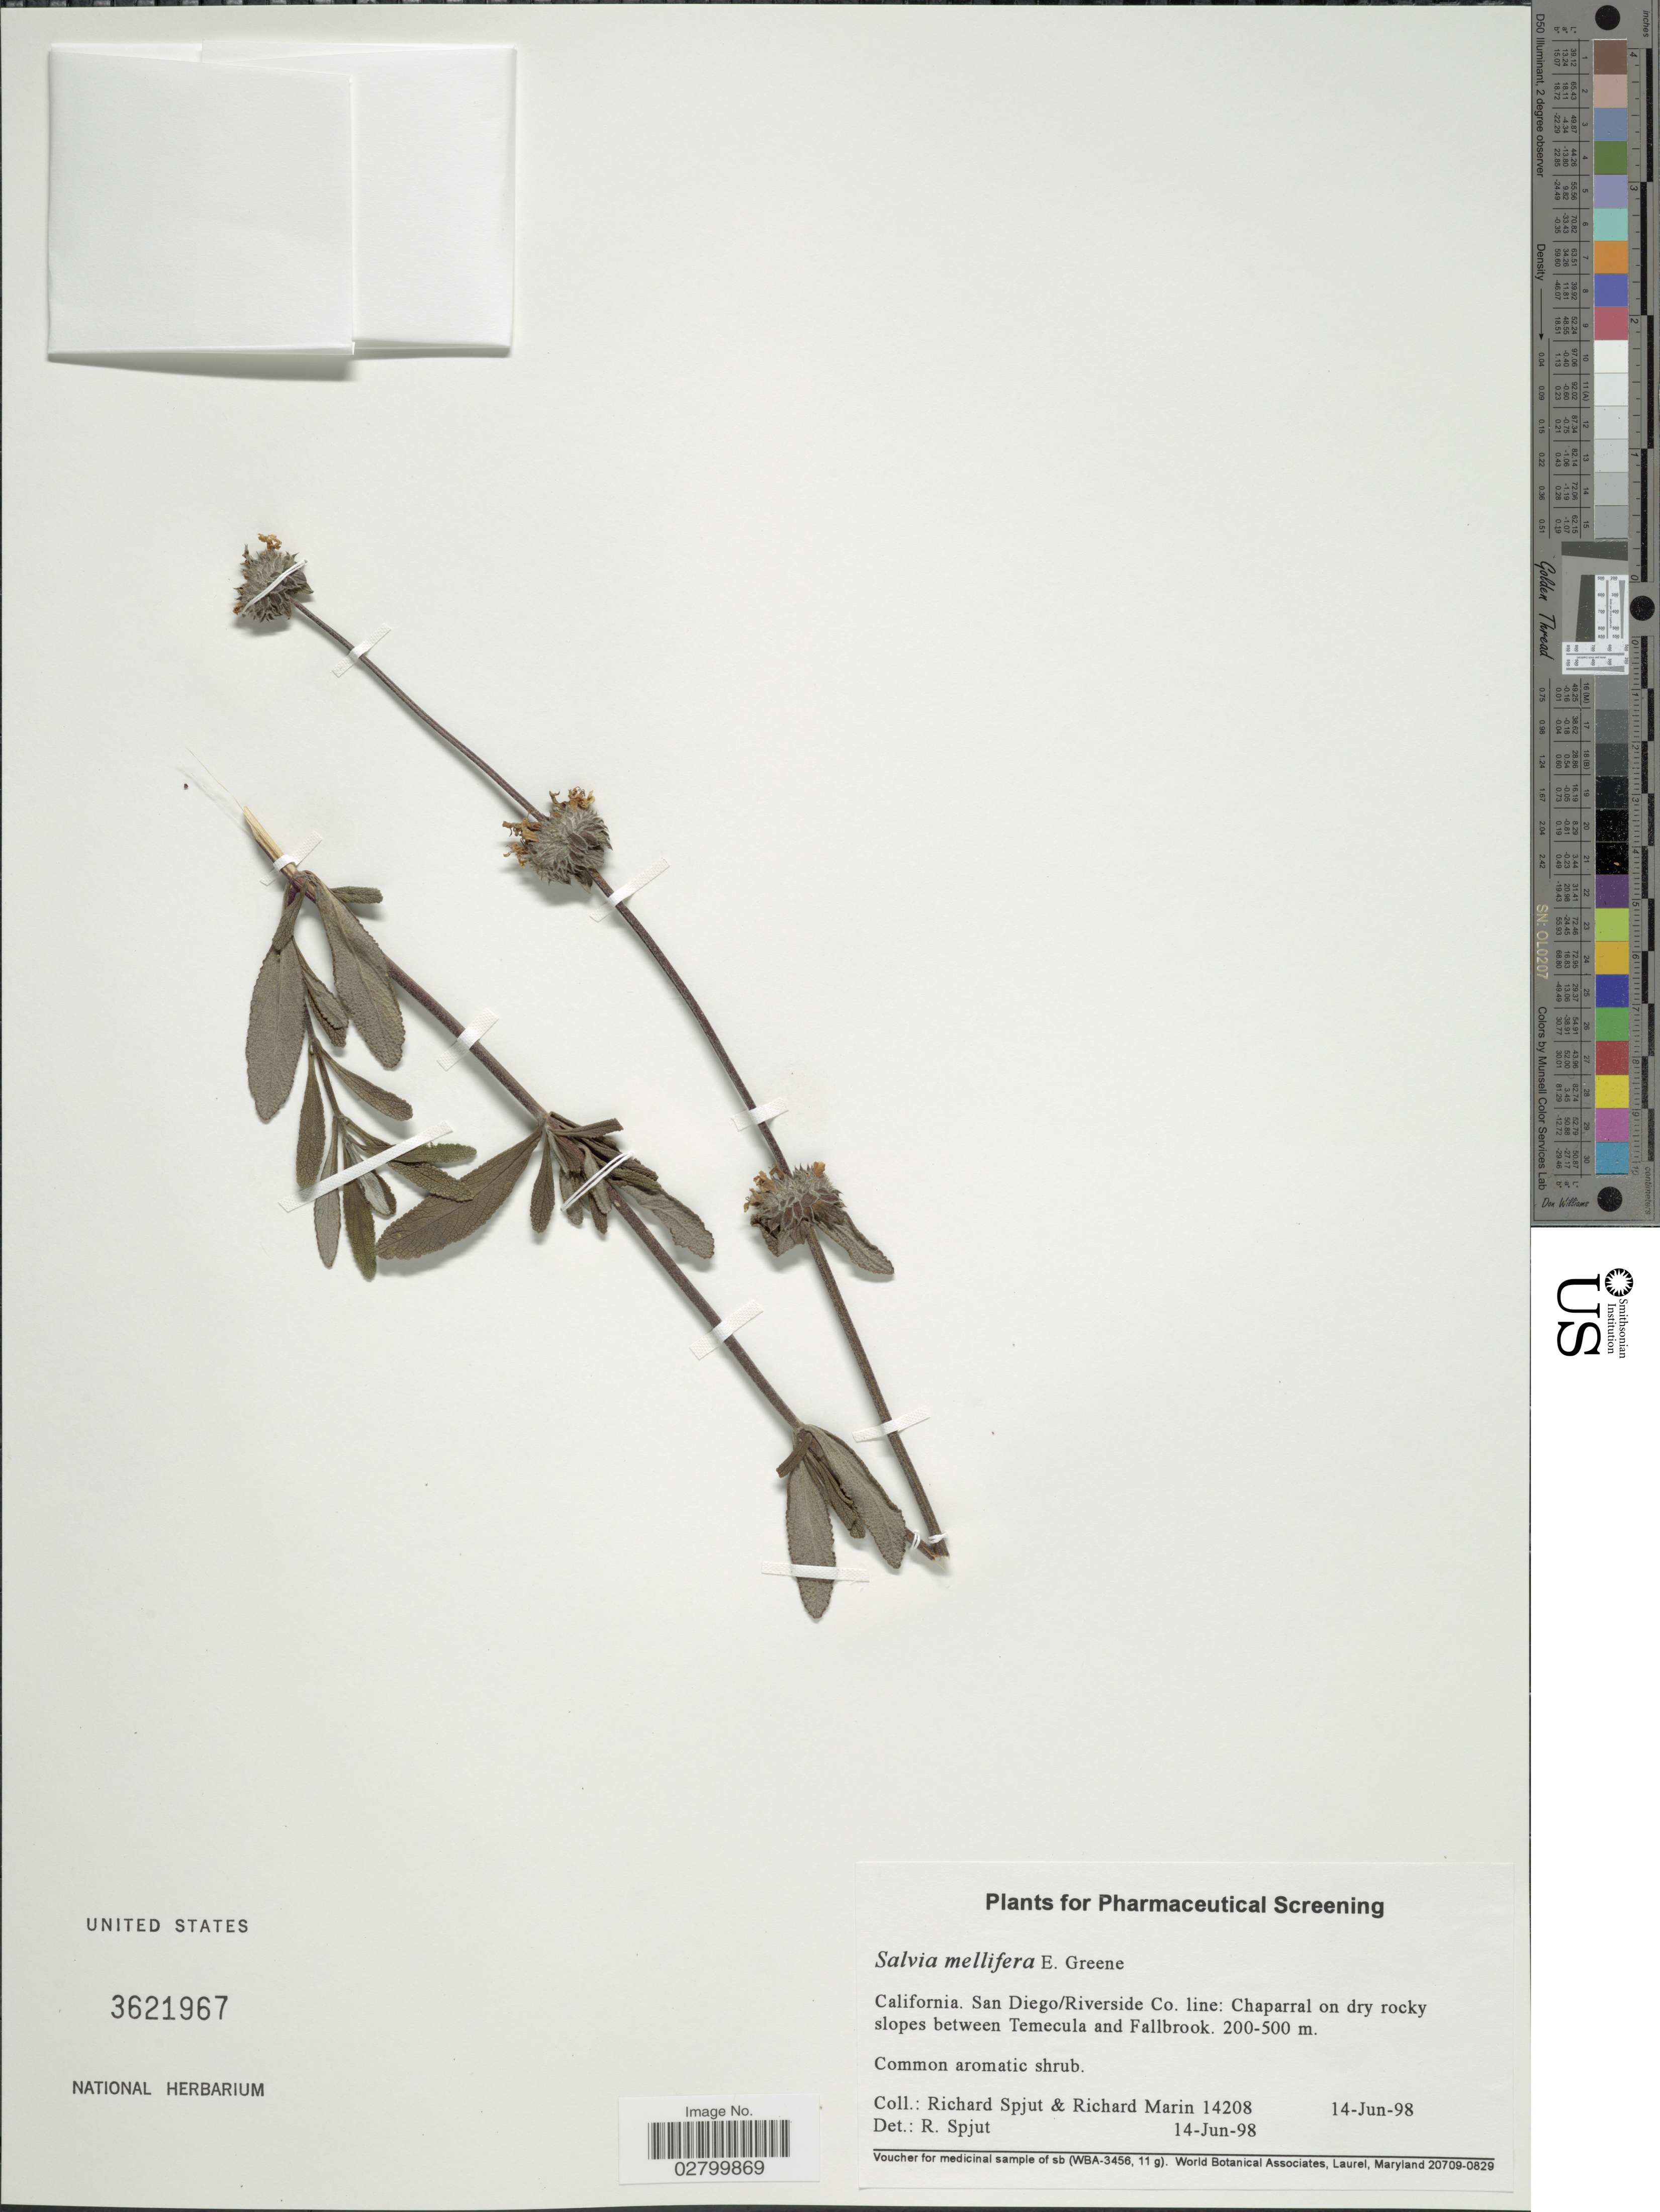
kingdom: Plantae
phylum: Tracheophyta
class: Magnoliopsida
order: Lamiales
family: Lamiaceae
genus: Salvia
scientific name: Salvia mellifera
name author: Greene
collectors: R. Spjut & R. Marin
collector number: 14208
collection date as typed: Transcribed d/m/y: 14/6/98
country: United States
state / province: California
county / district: San Diego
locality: San Diego/Riverside Co. line: Chaparral on dry rocky slopes between Temecula and Fallbrook.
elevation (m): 200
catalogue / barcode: US 3621967